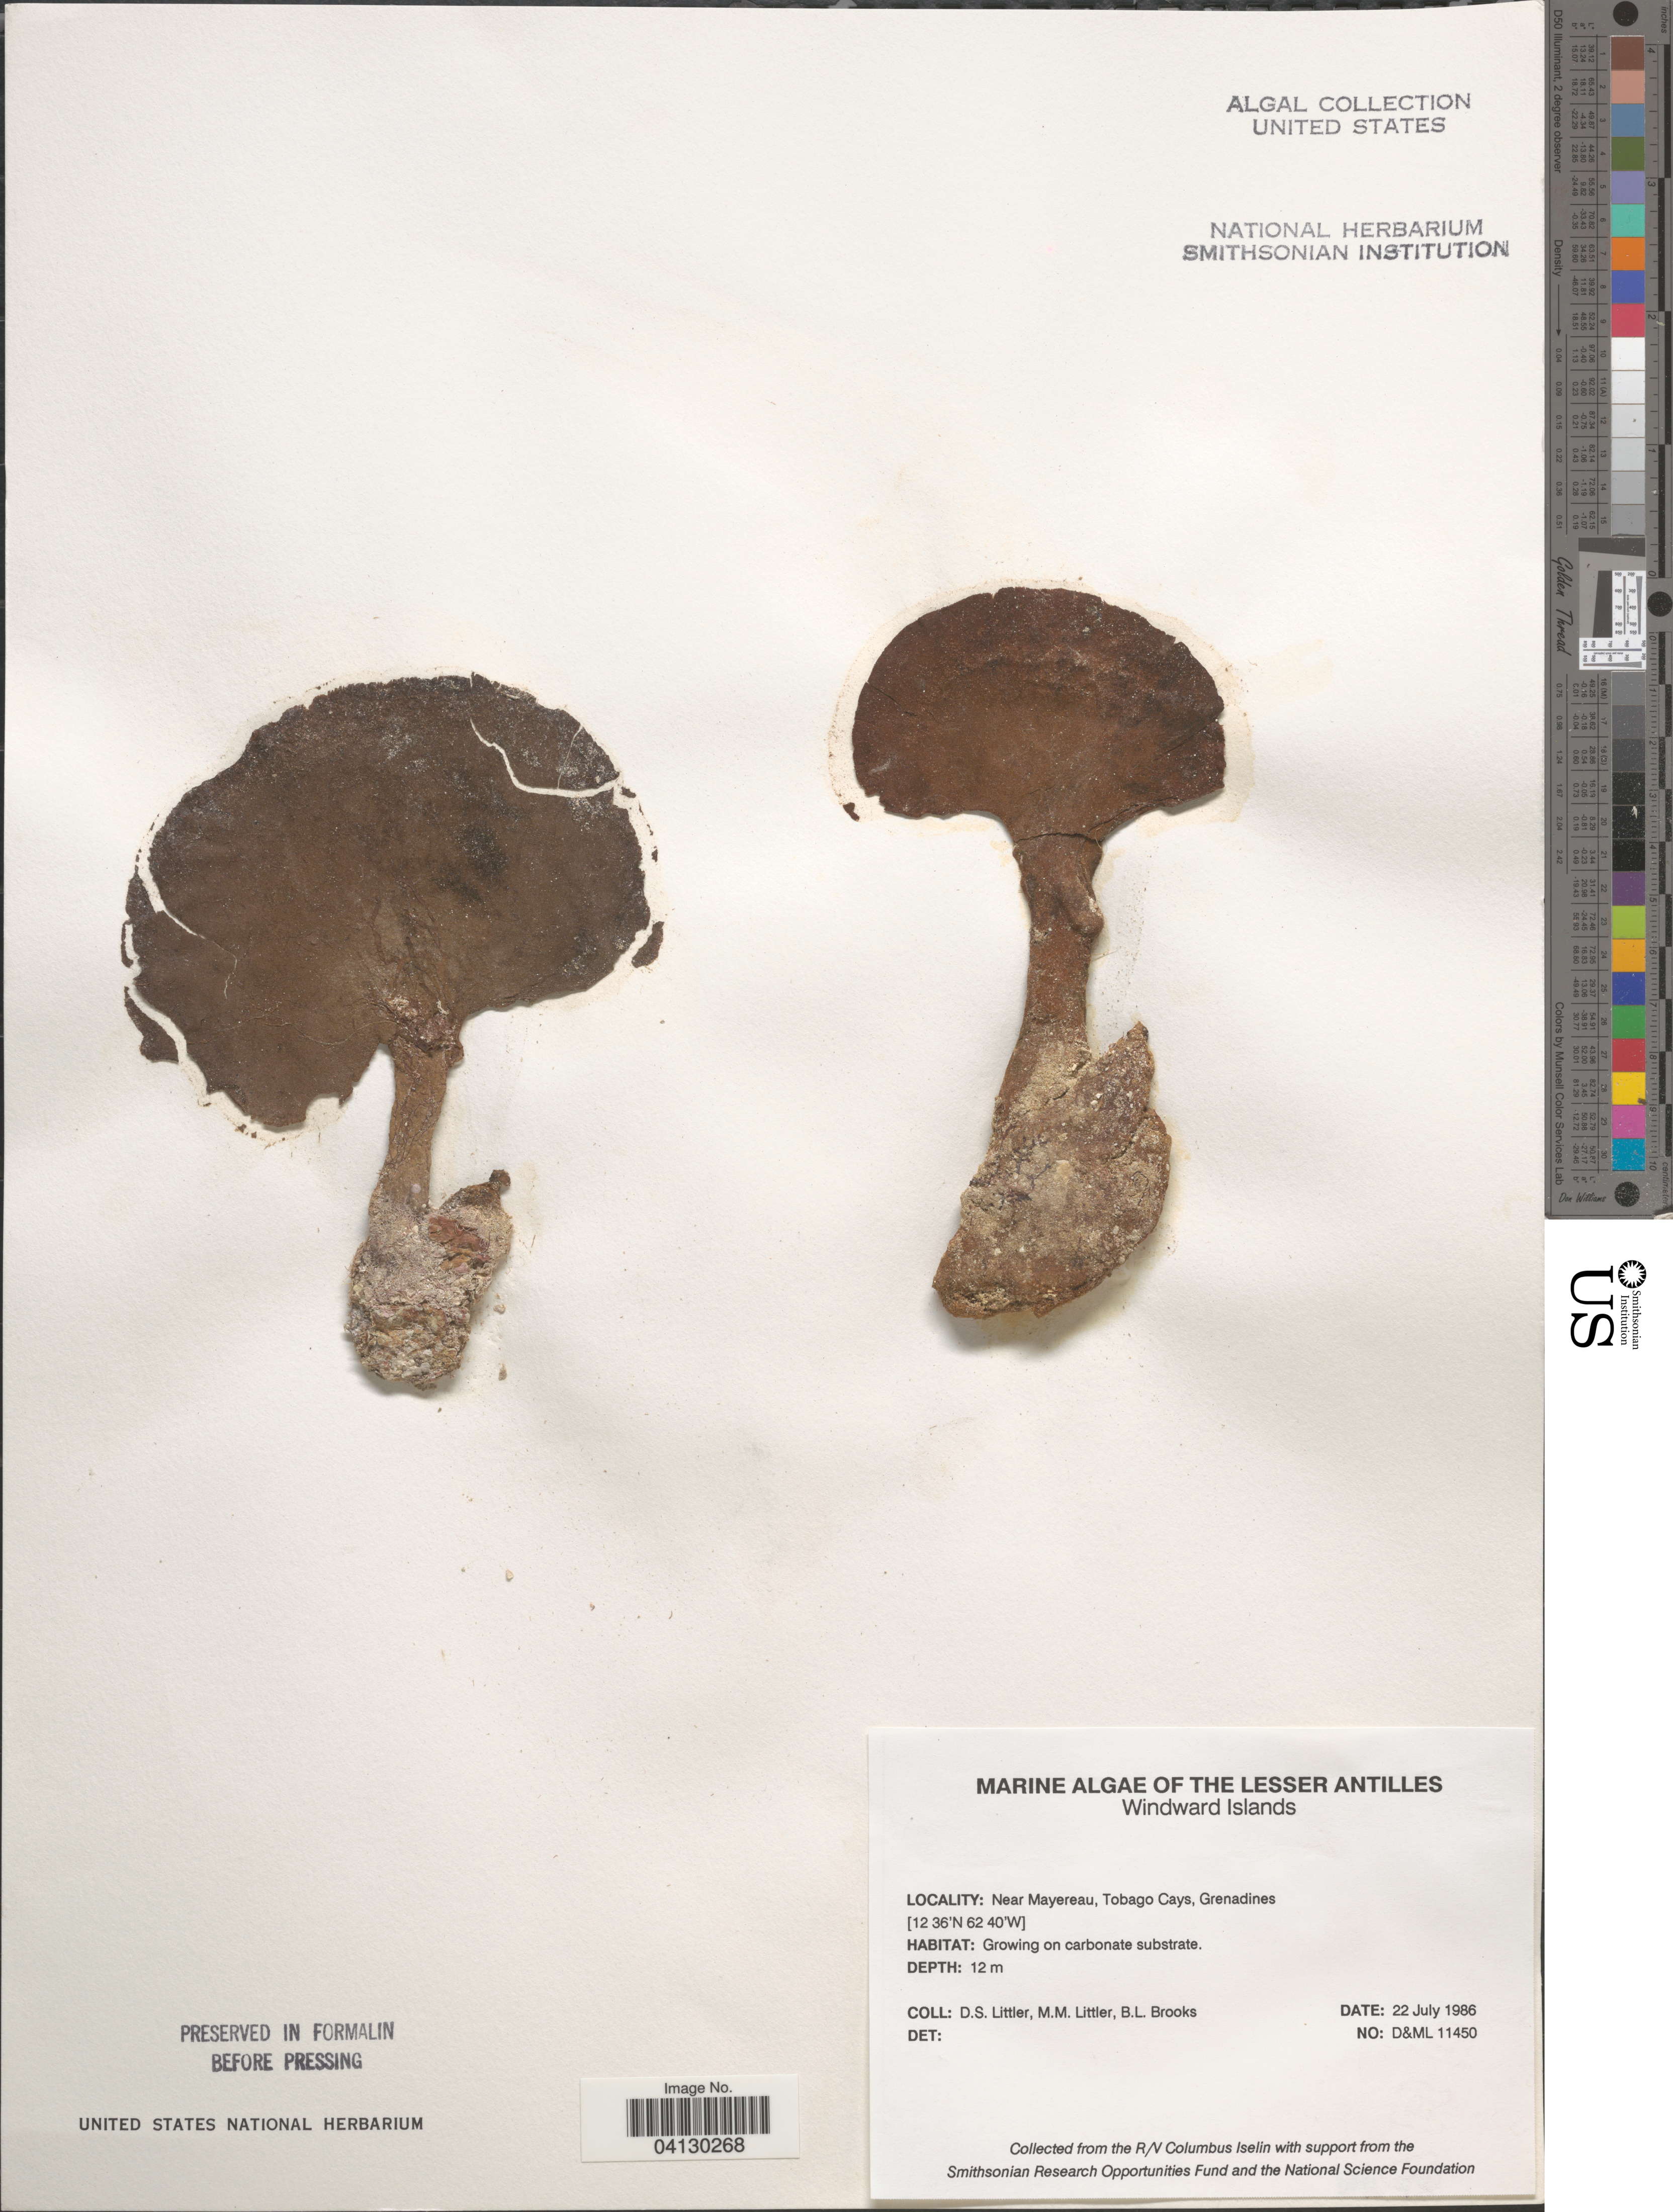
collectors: D. S. Littler & B. Brooks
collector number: D&ML11450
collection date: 1986-07-22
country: St. Vincent - Grenadines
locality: The Lesser Antilles. Windward Islands. Near Mayereau, Tobago Cays, Grenadines.